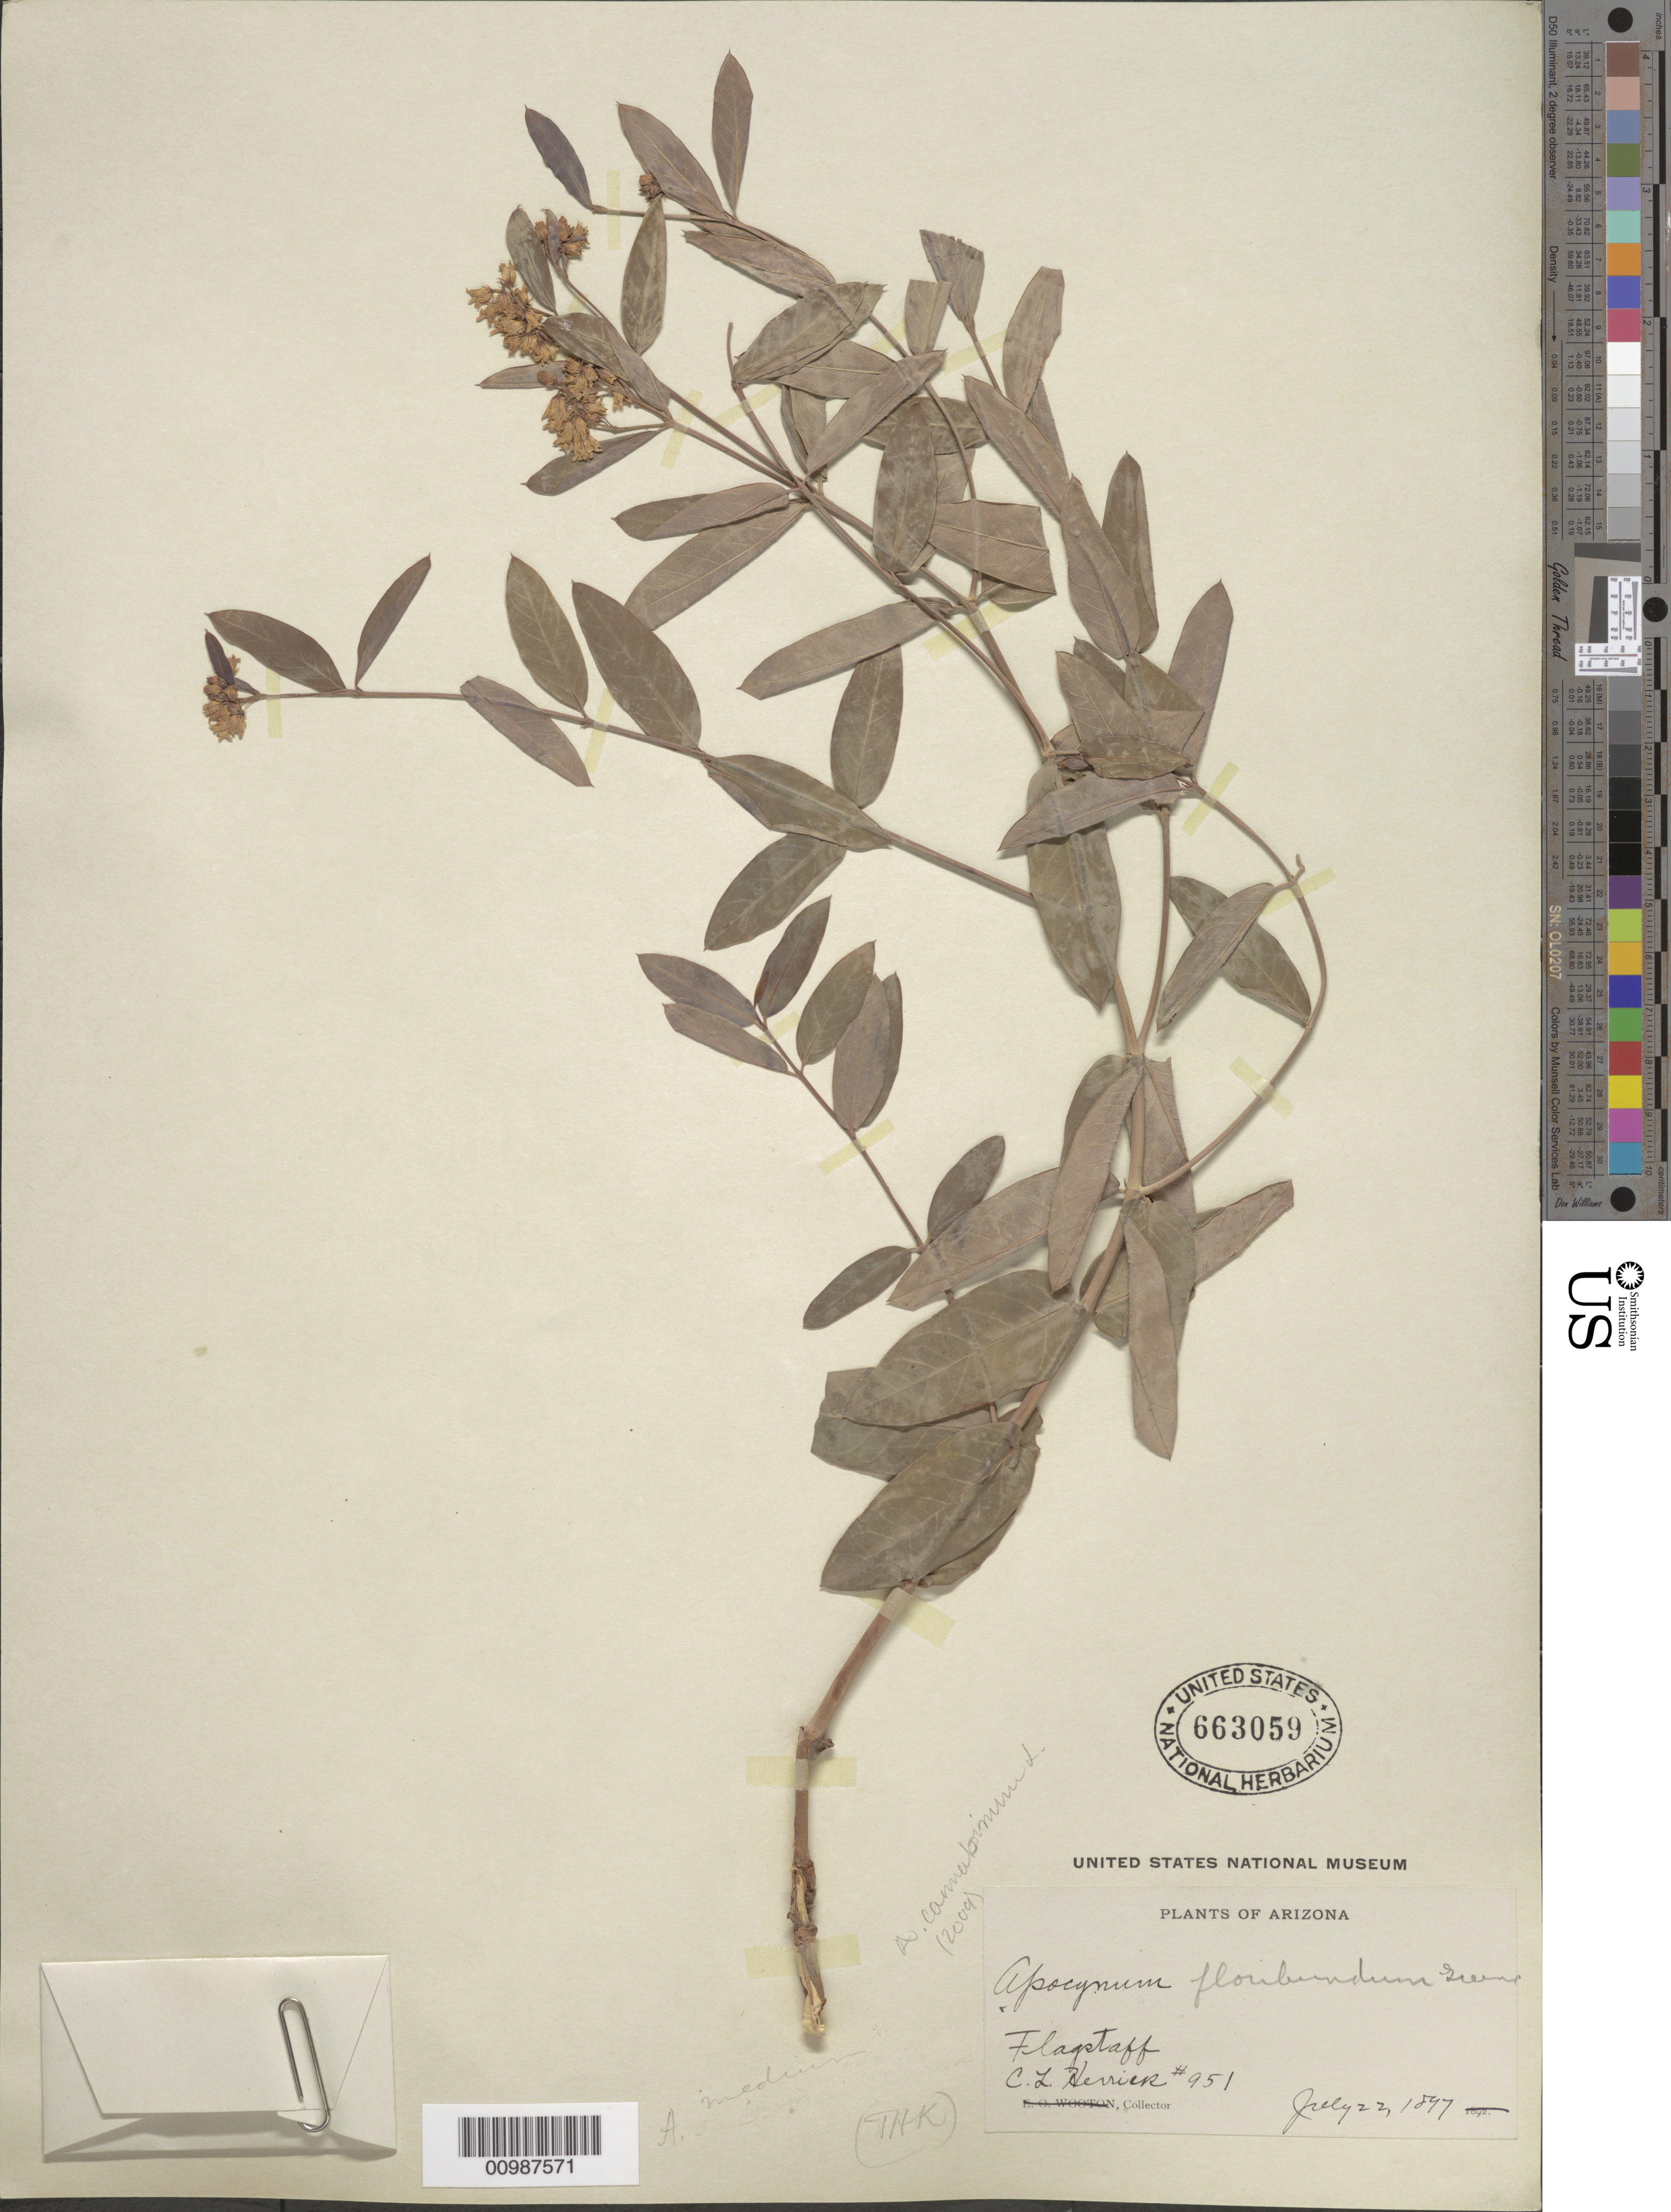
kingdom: Plantae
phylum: Tracheophyta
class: Magnoliopsida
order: Gentianales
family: Apocynaceae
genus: Apocynum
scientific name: Apocynum cannabinum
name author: L.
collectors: C. Herrick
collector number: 951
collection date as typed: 22 Jul 1897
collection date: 1897-07-22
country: United States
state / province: Arizona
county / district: Coconino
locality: Flagstaff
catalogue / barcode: US 663059